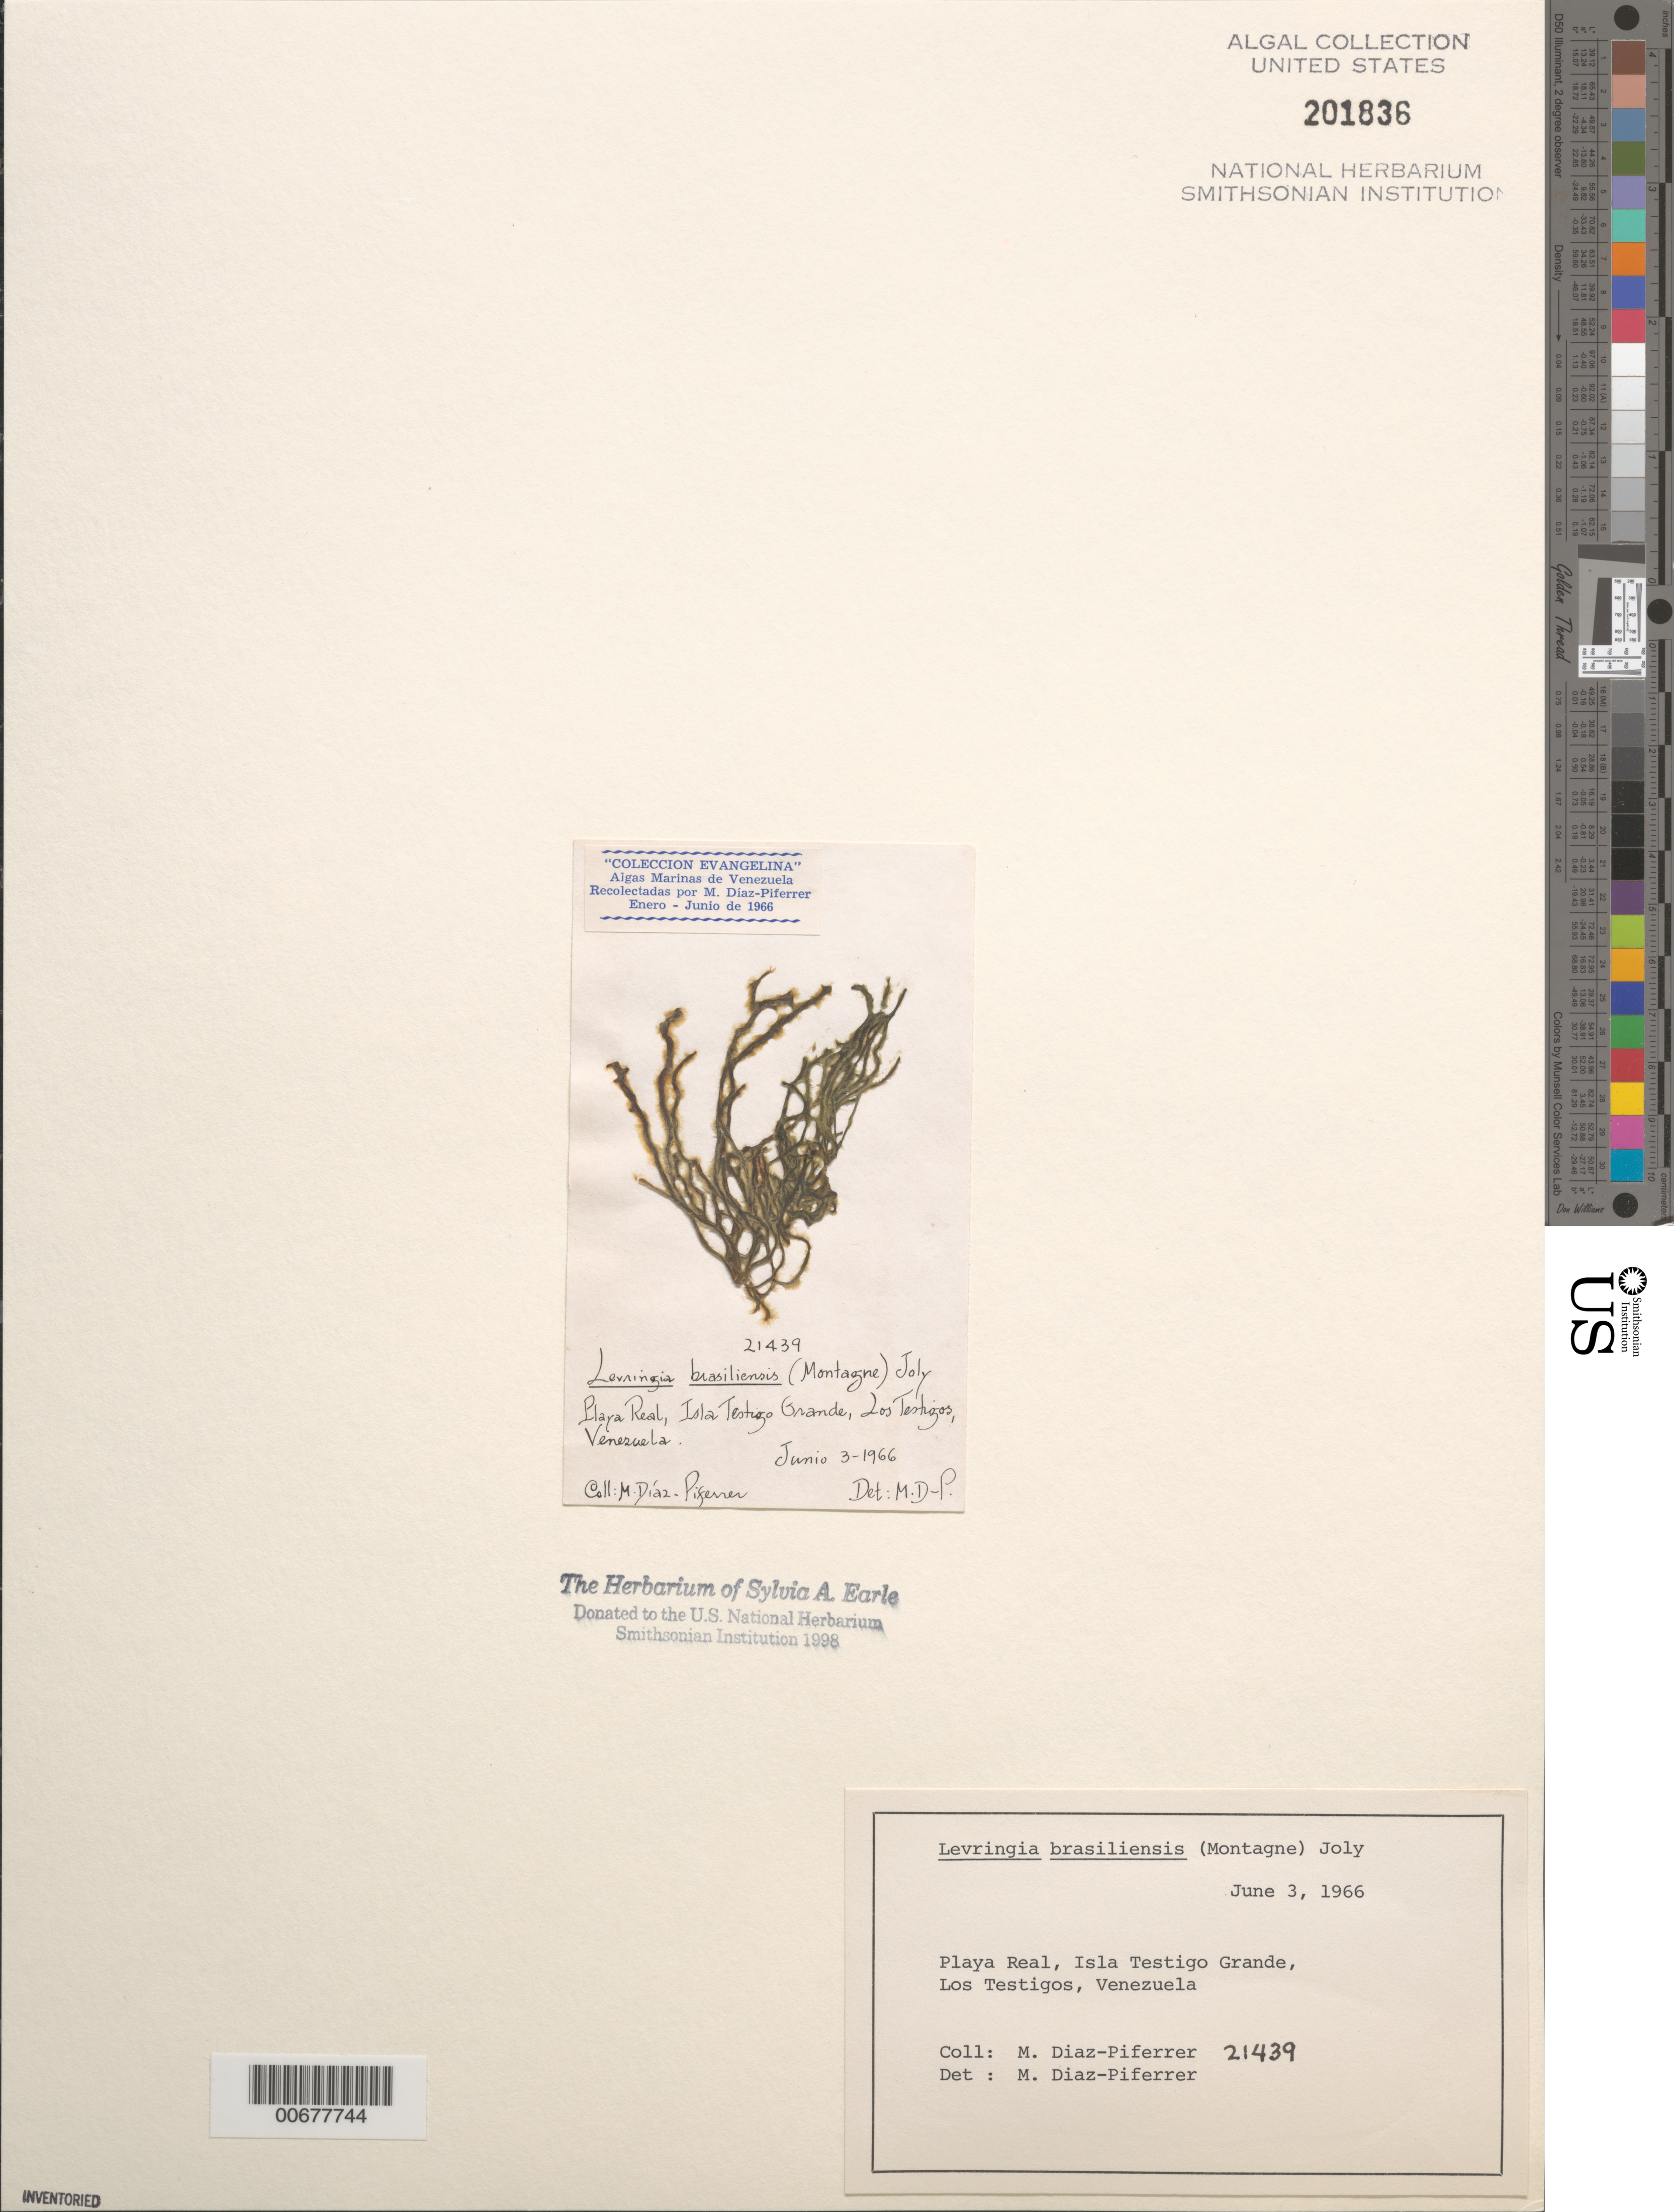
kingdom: Chromista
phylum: Ochrophyta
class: Phaeophyceae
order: Ectocarpales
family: Chordariaceae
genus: Levringia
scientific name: Levringia brasiliensis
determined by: Diaz-Piferrer, M.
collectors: M. Diaz-Piferrer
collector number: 21439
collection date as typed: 03 Jun 1966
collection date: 1966-06-03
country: Venezuela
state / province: Dependencias Federales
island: Isla Testigo Grande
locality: Playa Real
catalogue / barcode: US 201836